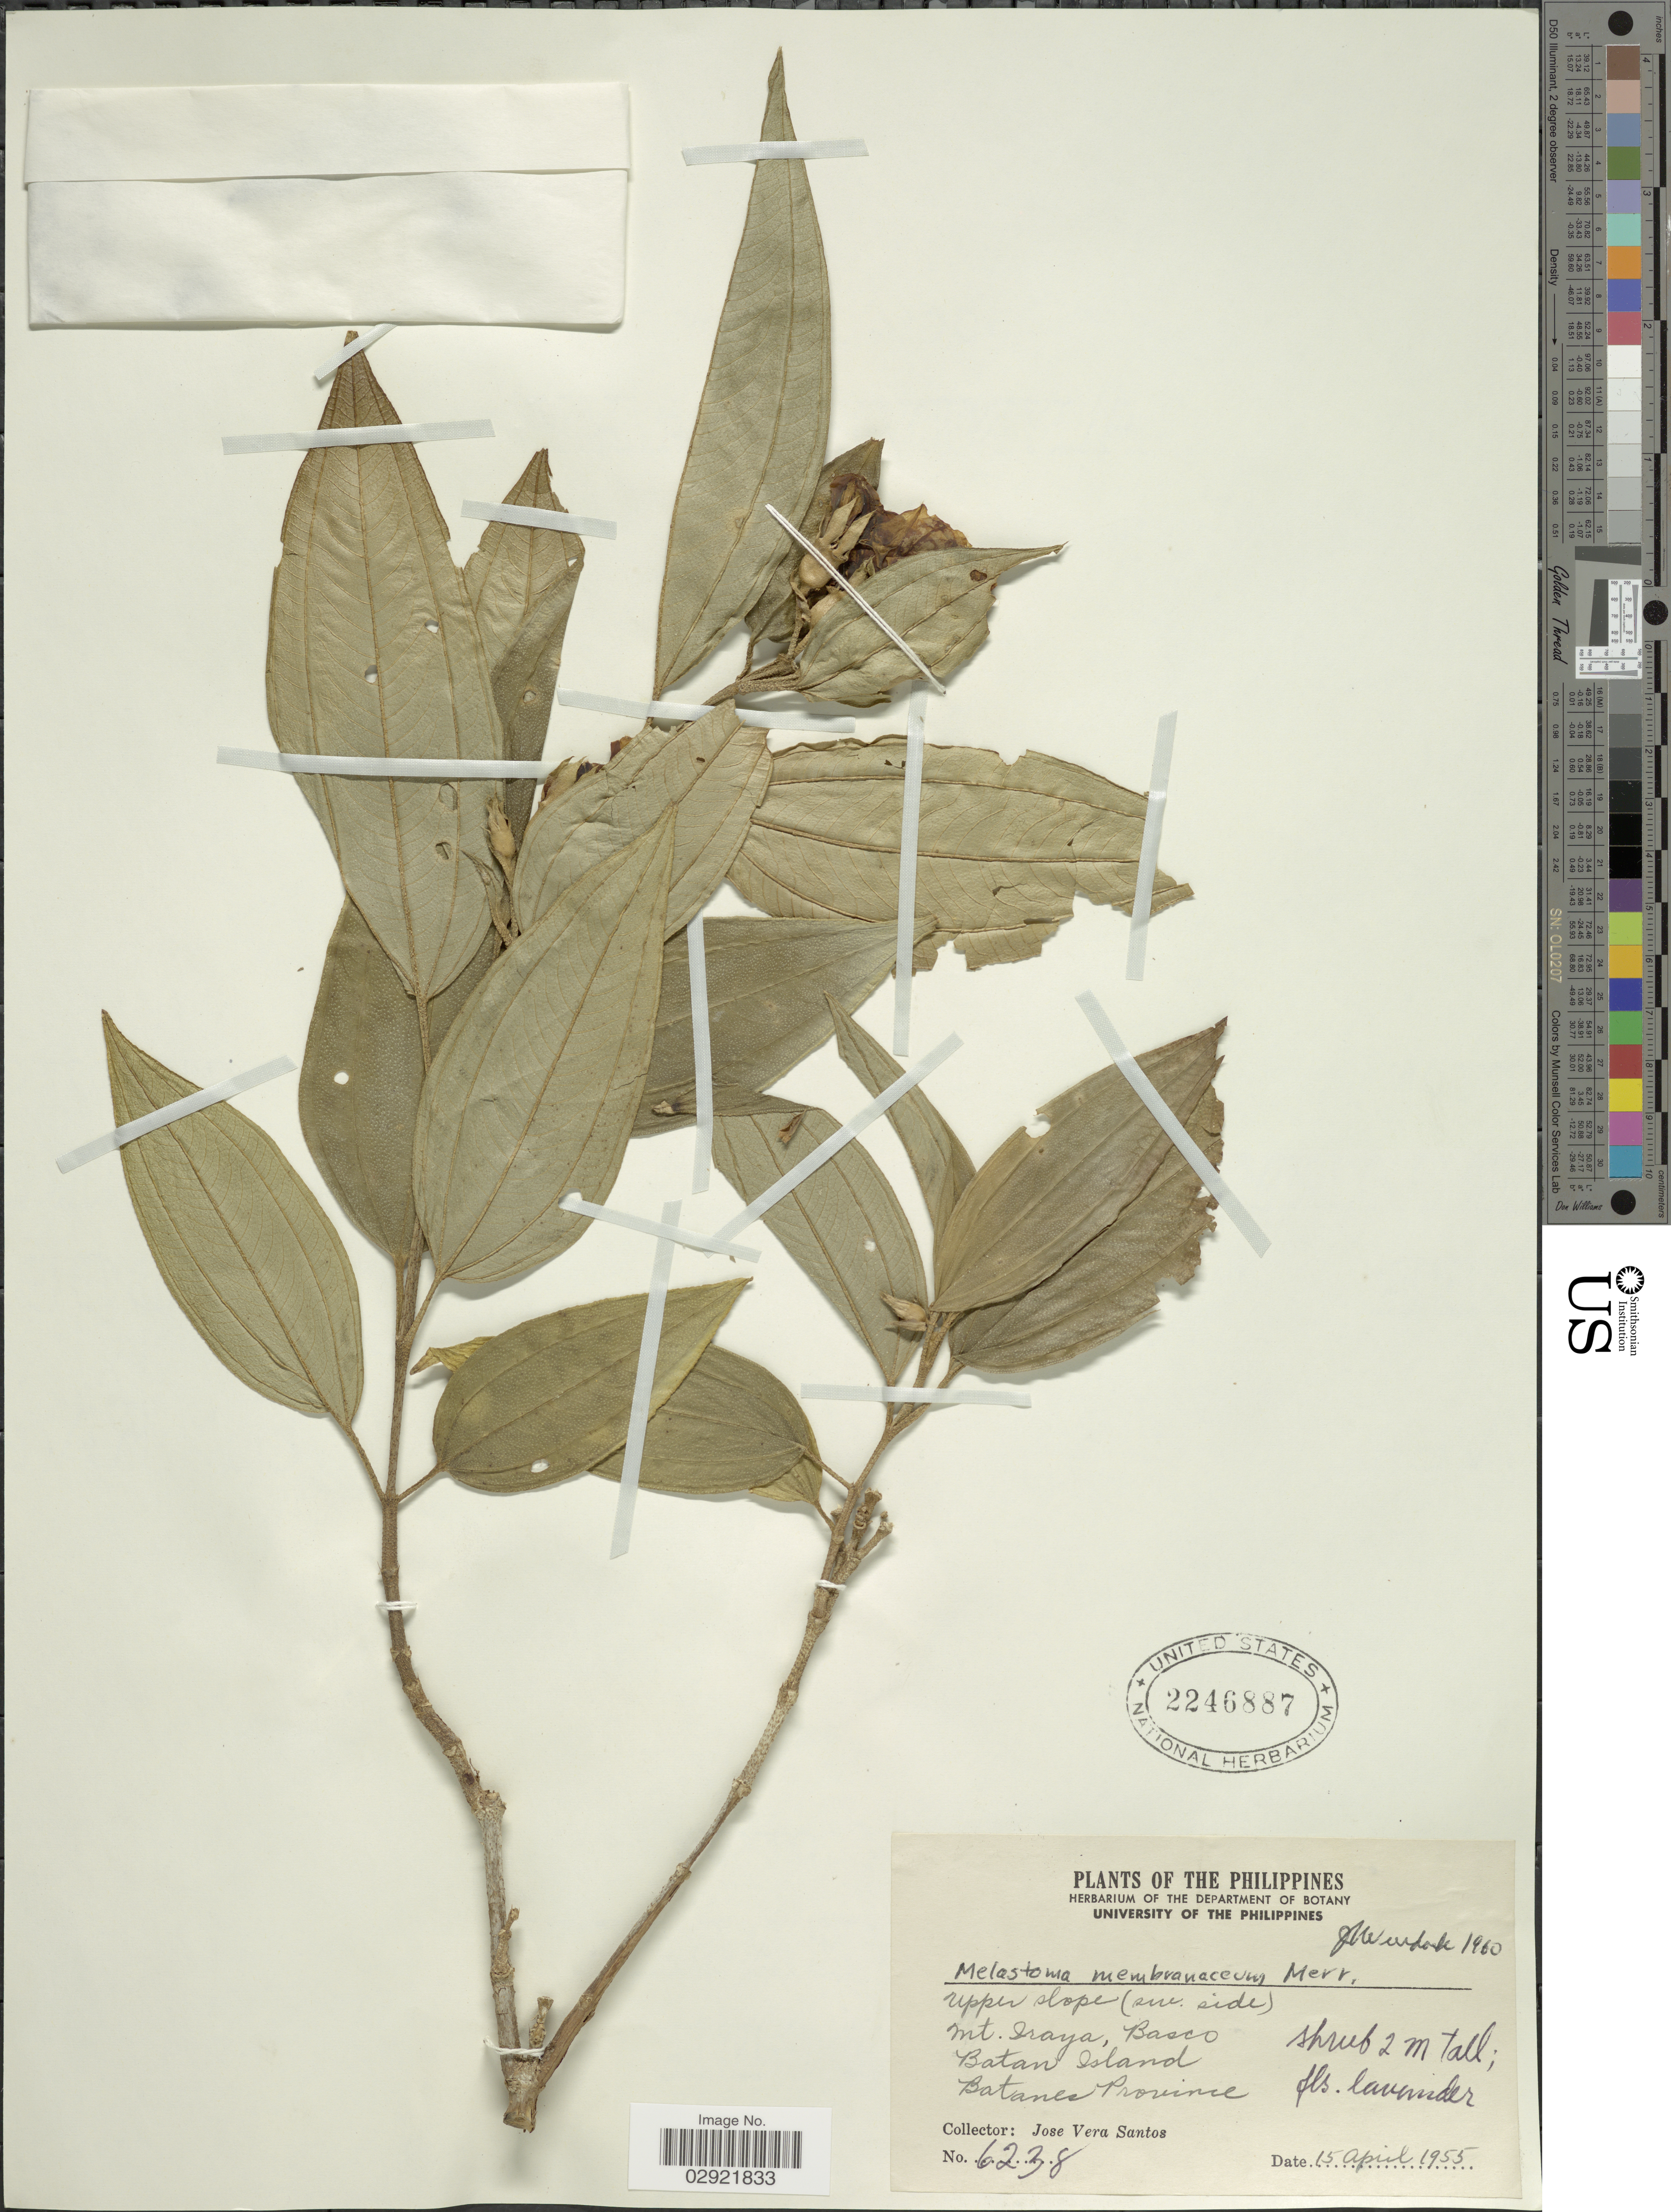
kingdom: Plantae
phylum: Tracheophyta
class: Magnoliopsida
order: Myrtales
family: Melastomataceae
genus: Melastoma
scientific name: Melastoma malabathricum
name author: L.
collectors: J. V. Santos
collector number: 6238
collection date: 1955-04-15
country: Philippines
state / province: Cagayan Valley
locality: Upper slope (sw. side). Mt. Iraya, Basco. Batan Island. Batanes Province.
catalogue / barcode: US 2246887